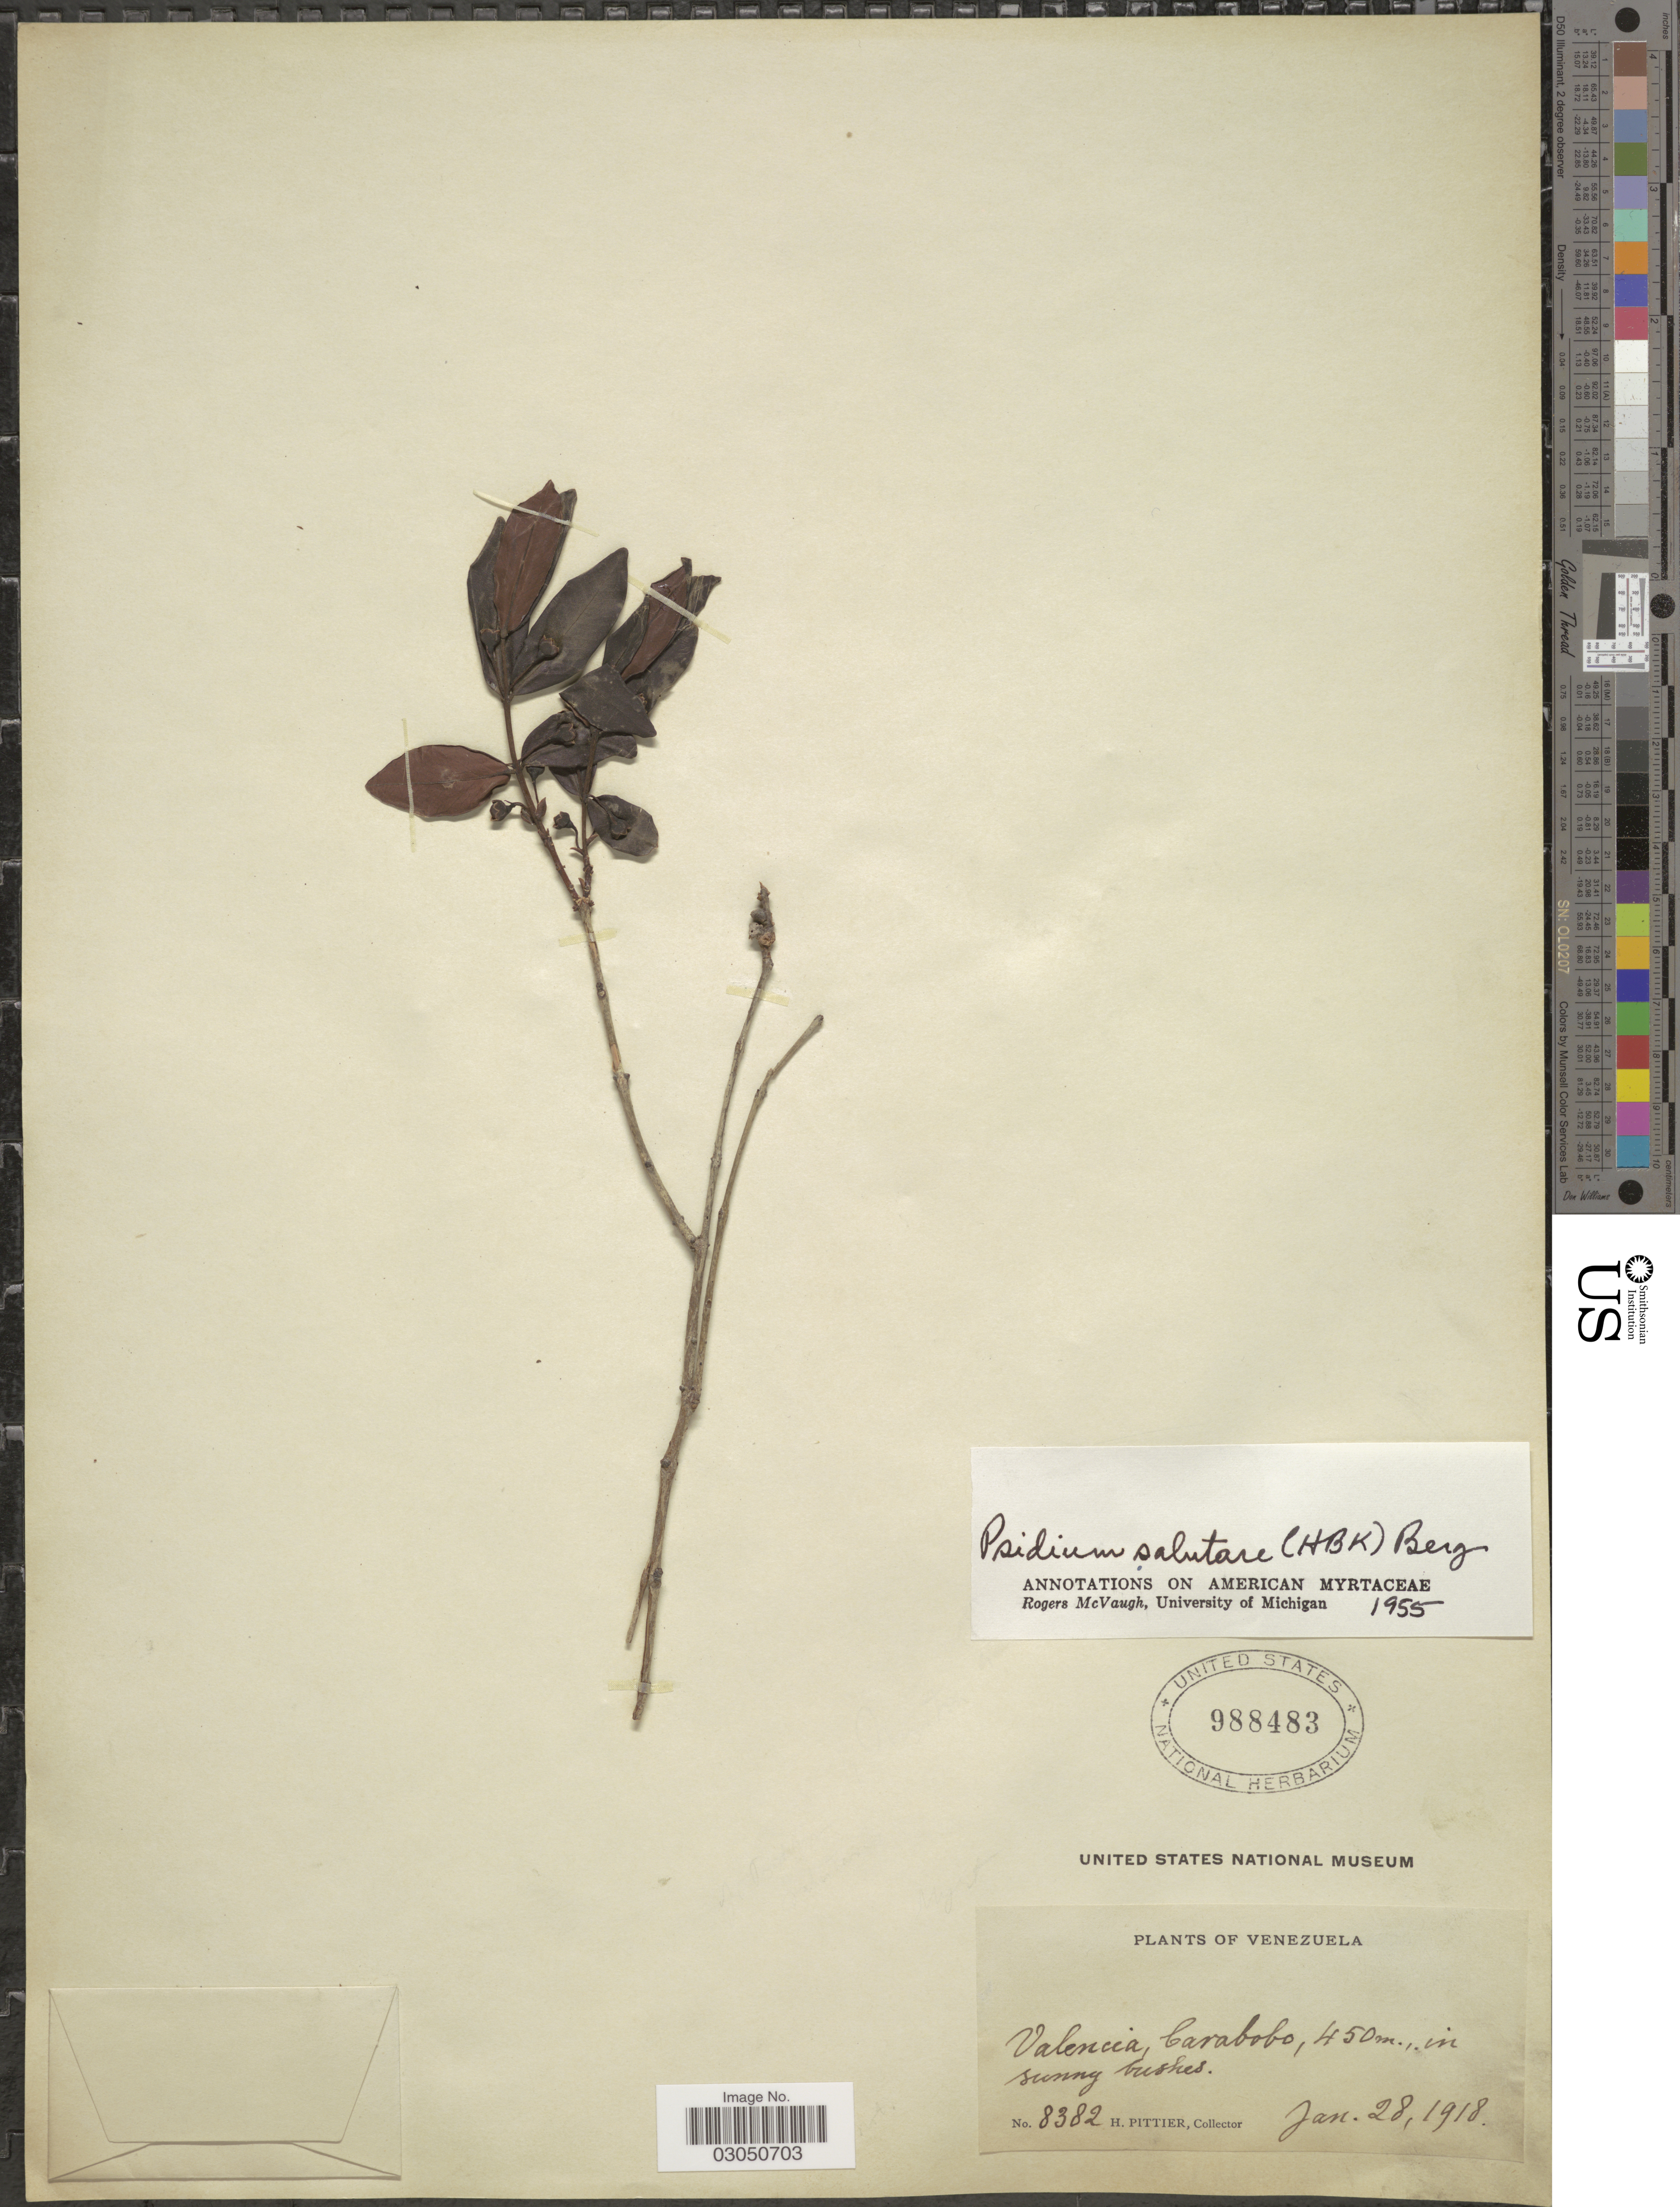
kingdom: Plantae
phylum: Tracheophyta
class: Magnoliopsida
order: Myrtales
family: Myrtaceae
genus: Psidium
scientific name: Psidium salutare var. salutare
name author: (Kunth) O. Berg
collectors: H. F. Pittier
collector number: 8382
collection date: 1918-01-28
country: Venezuela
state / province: Carabobo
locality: Valencia, in sunny bushes.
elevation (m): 450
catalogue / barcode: US 988483